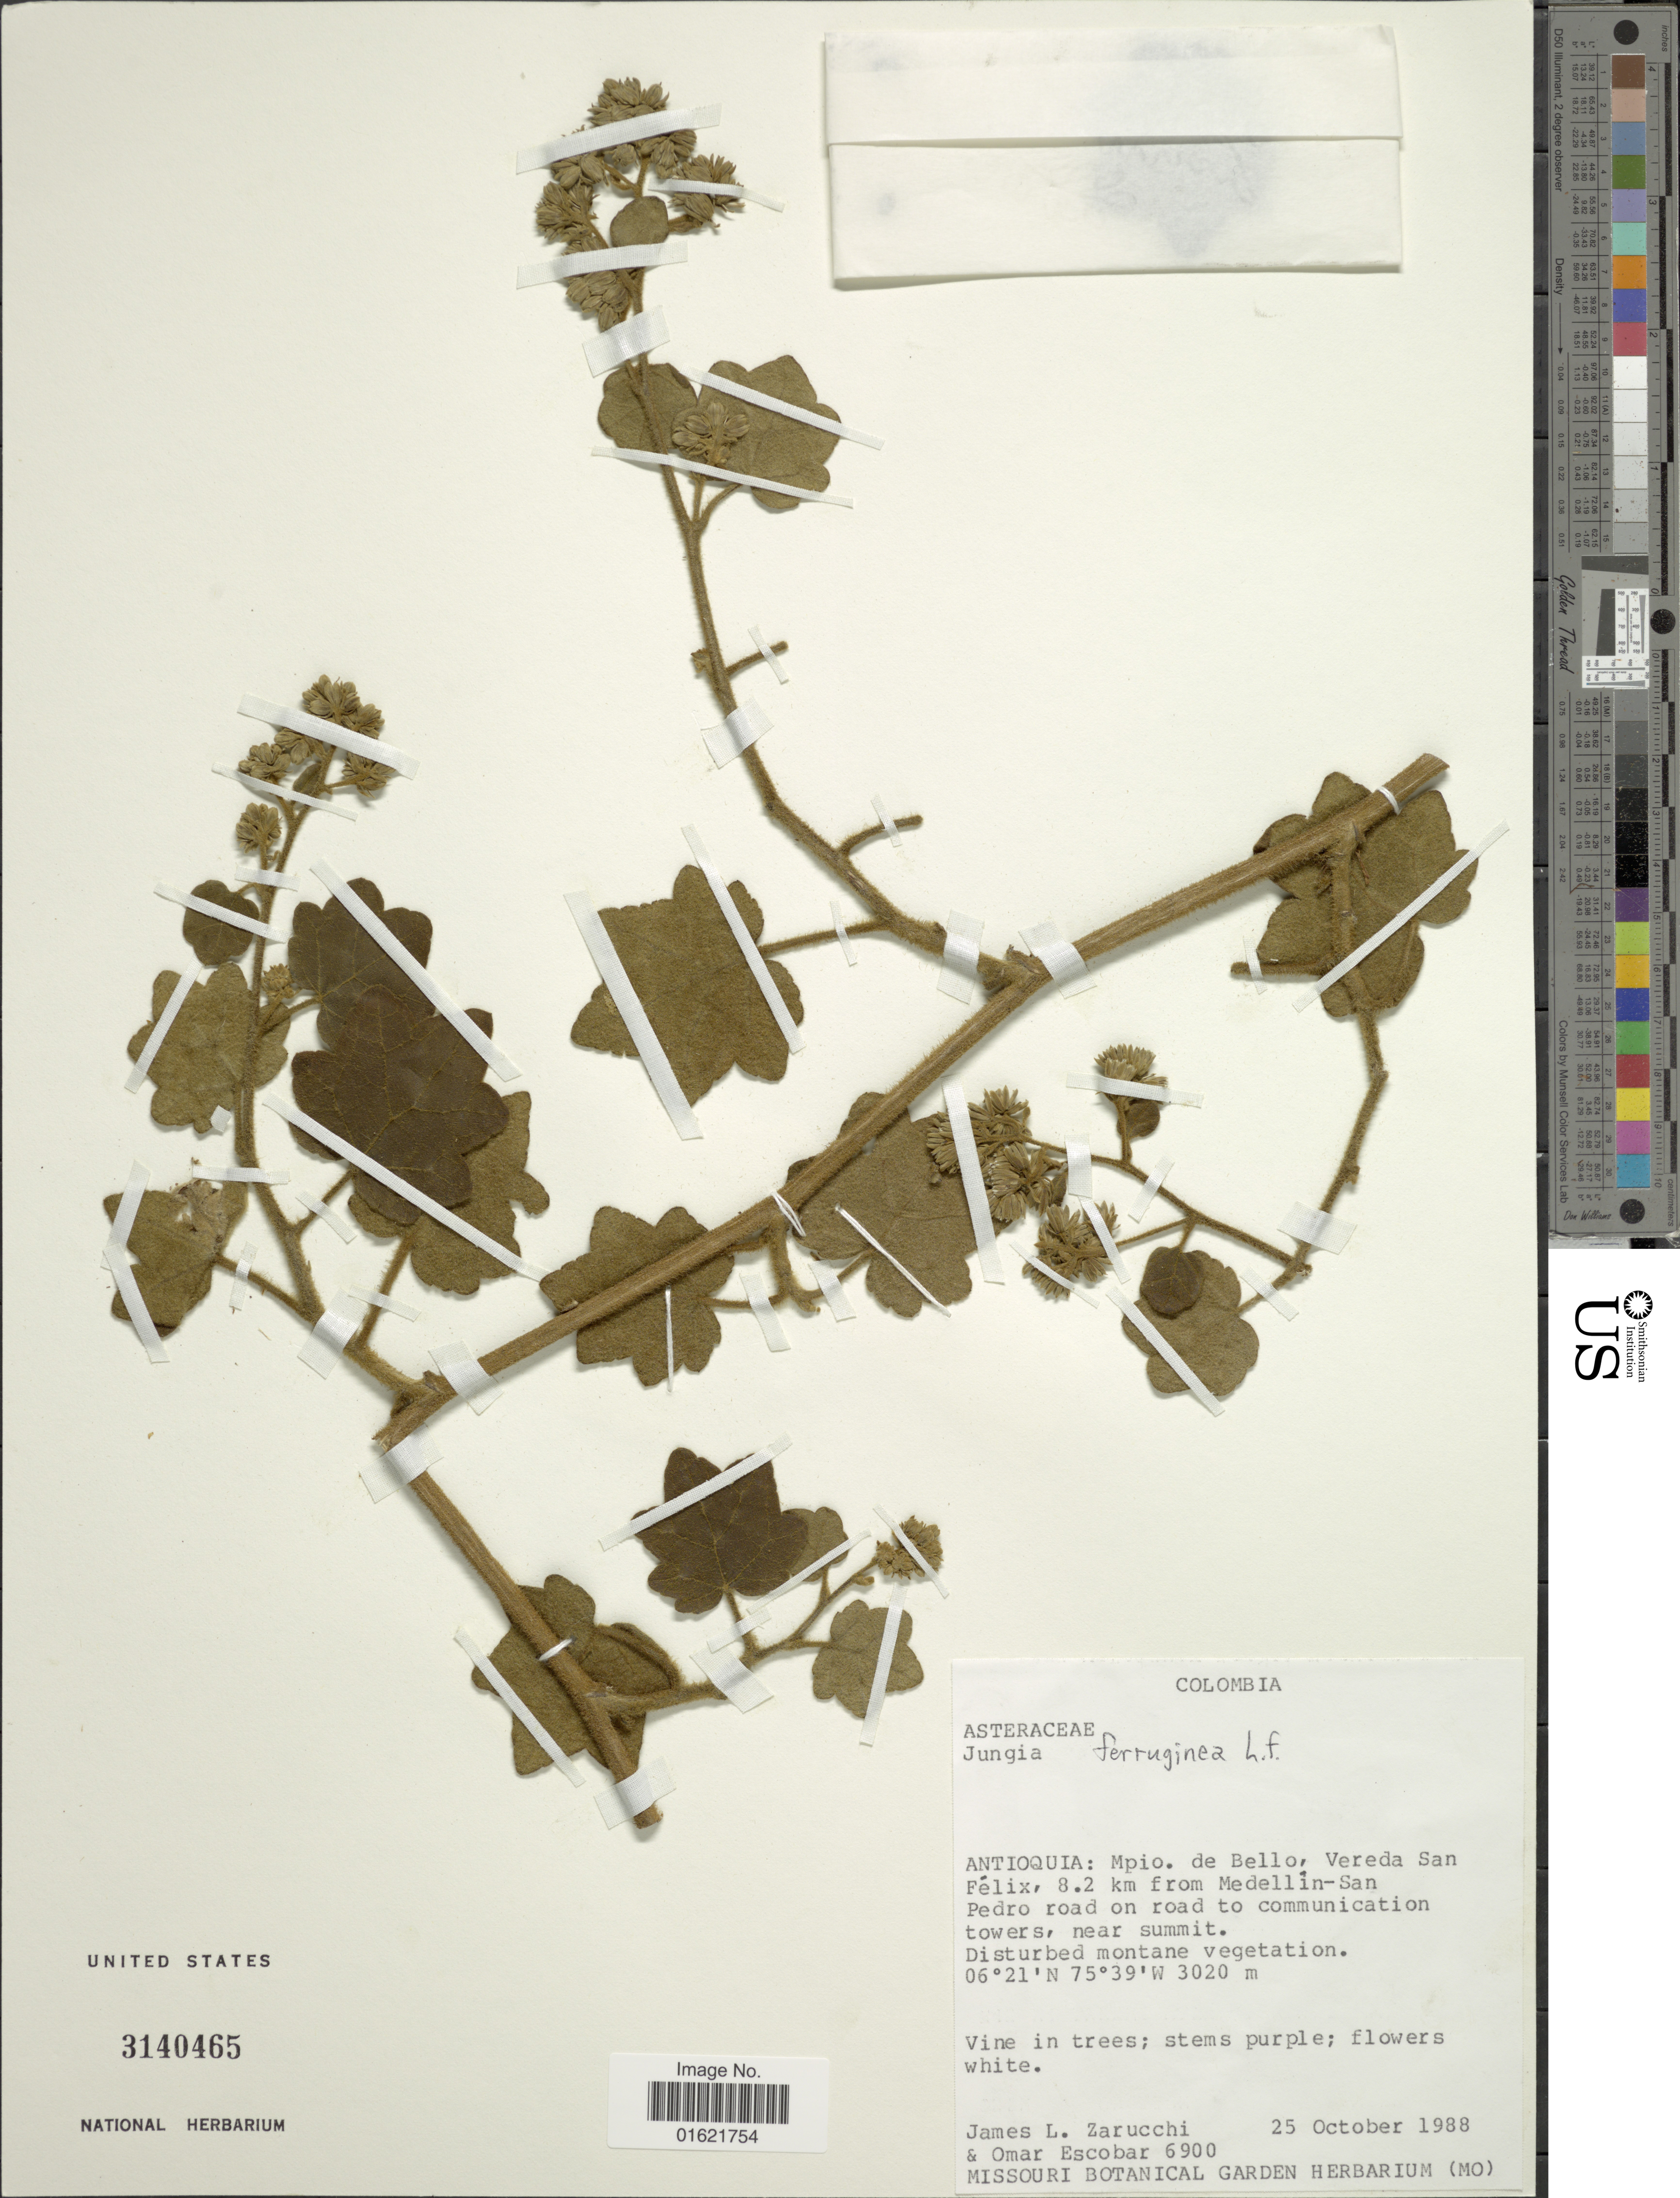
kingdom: Plantae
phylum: Tracheophyta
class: Magnoliopsida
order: Asterales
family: Asteraceae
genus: Jungia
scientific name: Jungia ferruginea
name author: L. f.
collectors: J. L. Zarucchi & O. D. Escobar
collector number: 6900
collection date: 1988-10-25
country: Colombia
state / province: Antioquia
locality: Mpio. de Bello, VeredaSan Felix, 8.2 km from Medellin-San Pedro road on to communication towers, near summit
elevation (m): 3020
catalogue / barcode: US 3140465